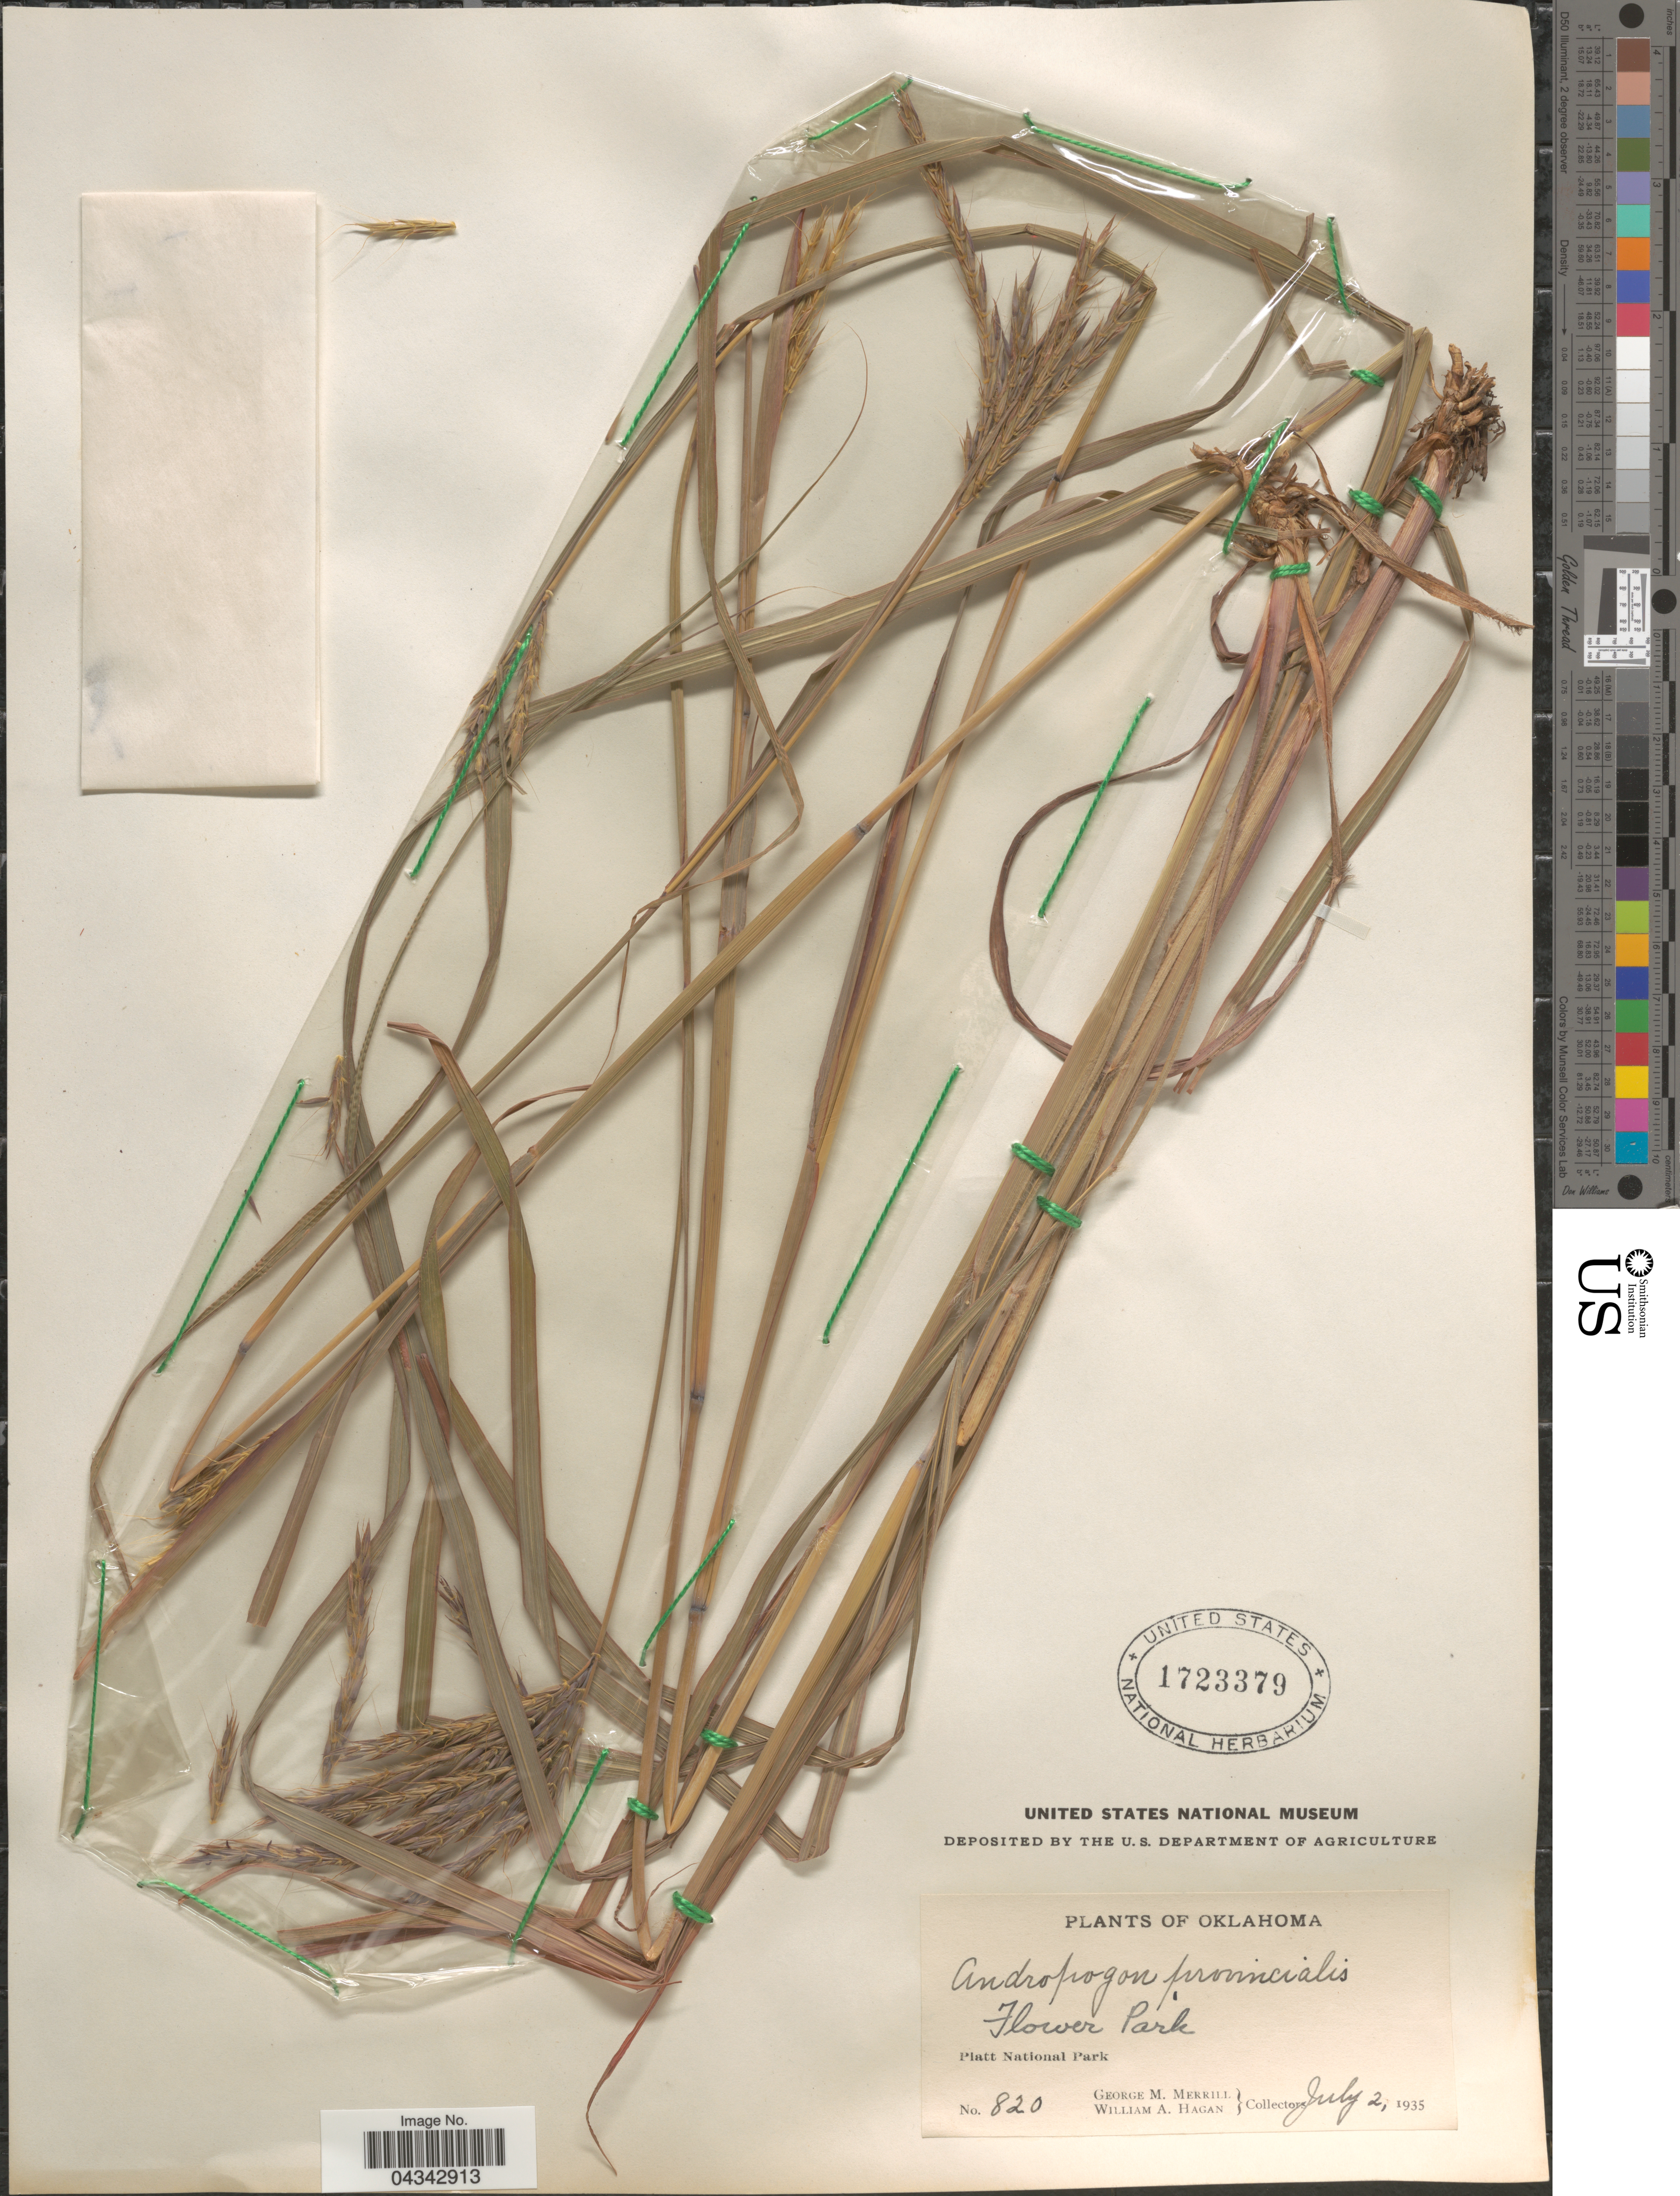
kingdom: Plantae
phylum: Tracheophyta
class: Liliopsida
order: Poales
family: Poaceae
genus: Andropogon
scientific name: Andropogon gerardii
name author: Vitman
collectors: G. M. Merrill & W. Hagan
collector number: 820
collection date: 1935-07-02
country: United States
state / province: Oklahoma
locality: Flower Park. Platt National Park.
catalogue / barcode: US 1723379